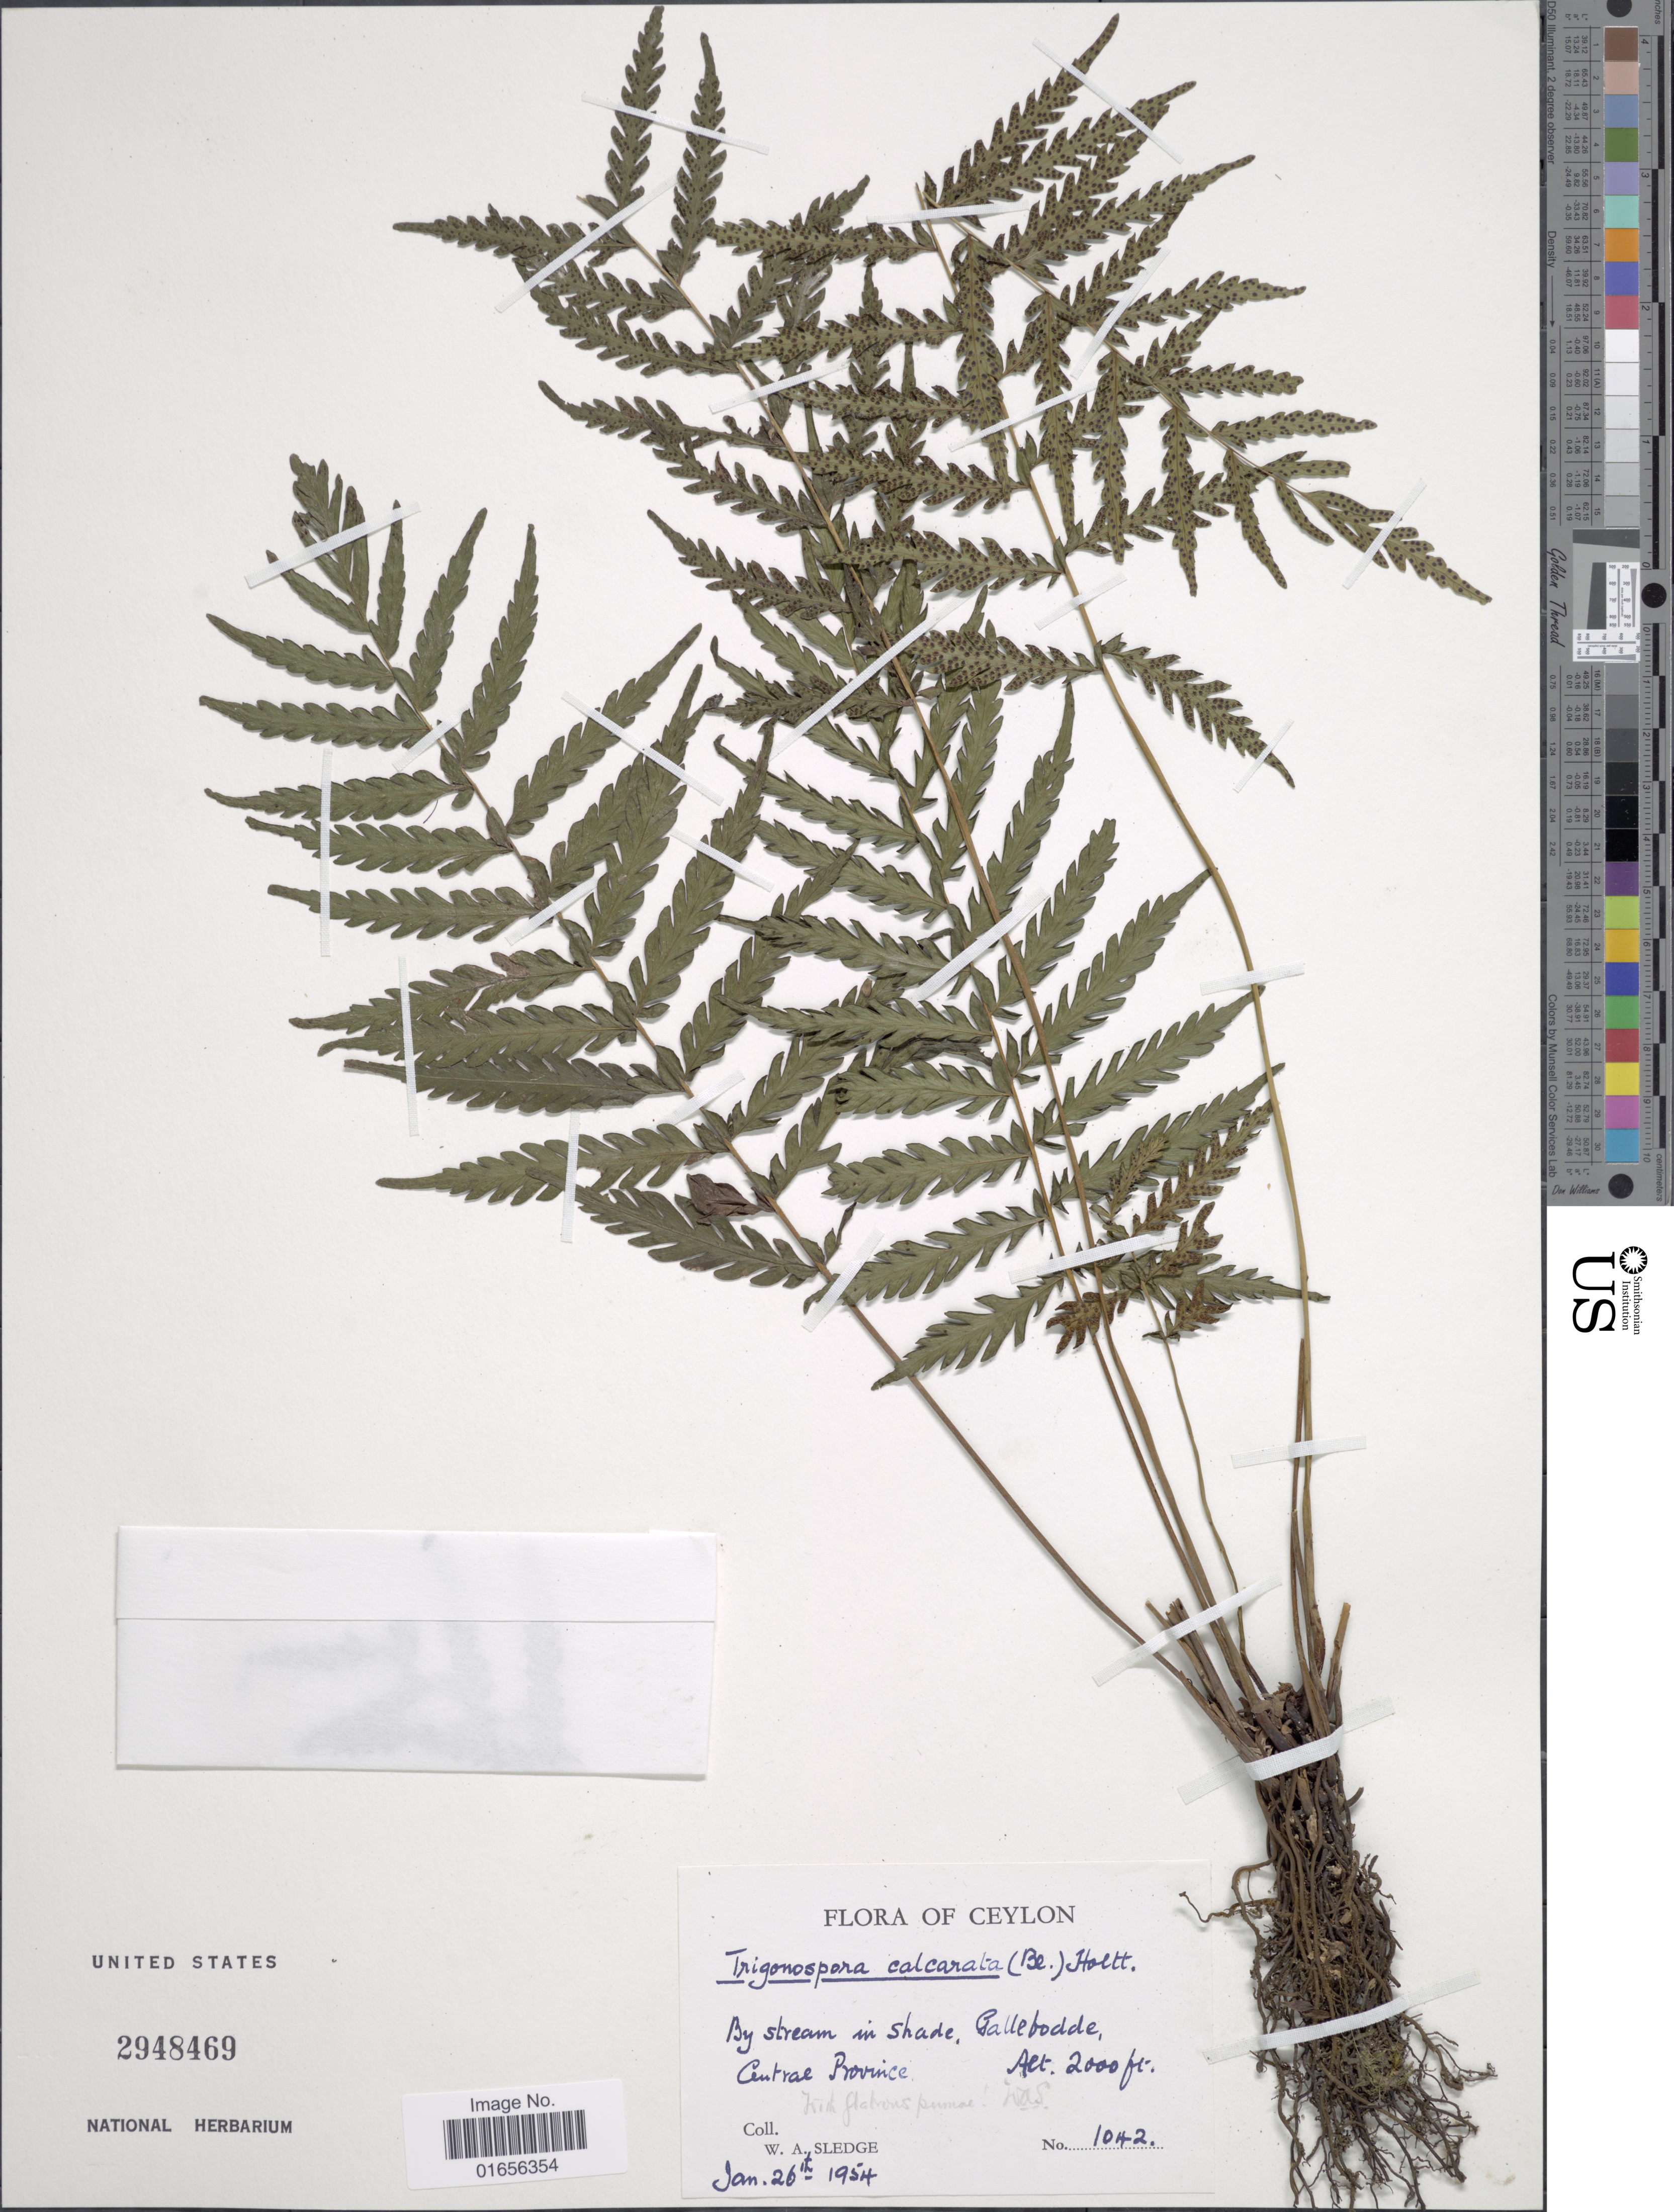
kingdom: Plantae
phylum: Tracheophyta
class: Polypodiopsida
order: Polypodiales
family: Thelypteridaceae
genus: Trigonospora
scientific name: Trigonospora calcarata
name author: (Blume) Holttum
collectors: W. A. Sledge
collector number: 1042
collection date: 1954-01-26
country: Sri Lanka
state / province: Central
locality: Ceylon, By stream in shade, Gallebodde, Central Province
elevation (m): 610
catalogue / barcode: US 2948469